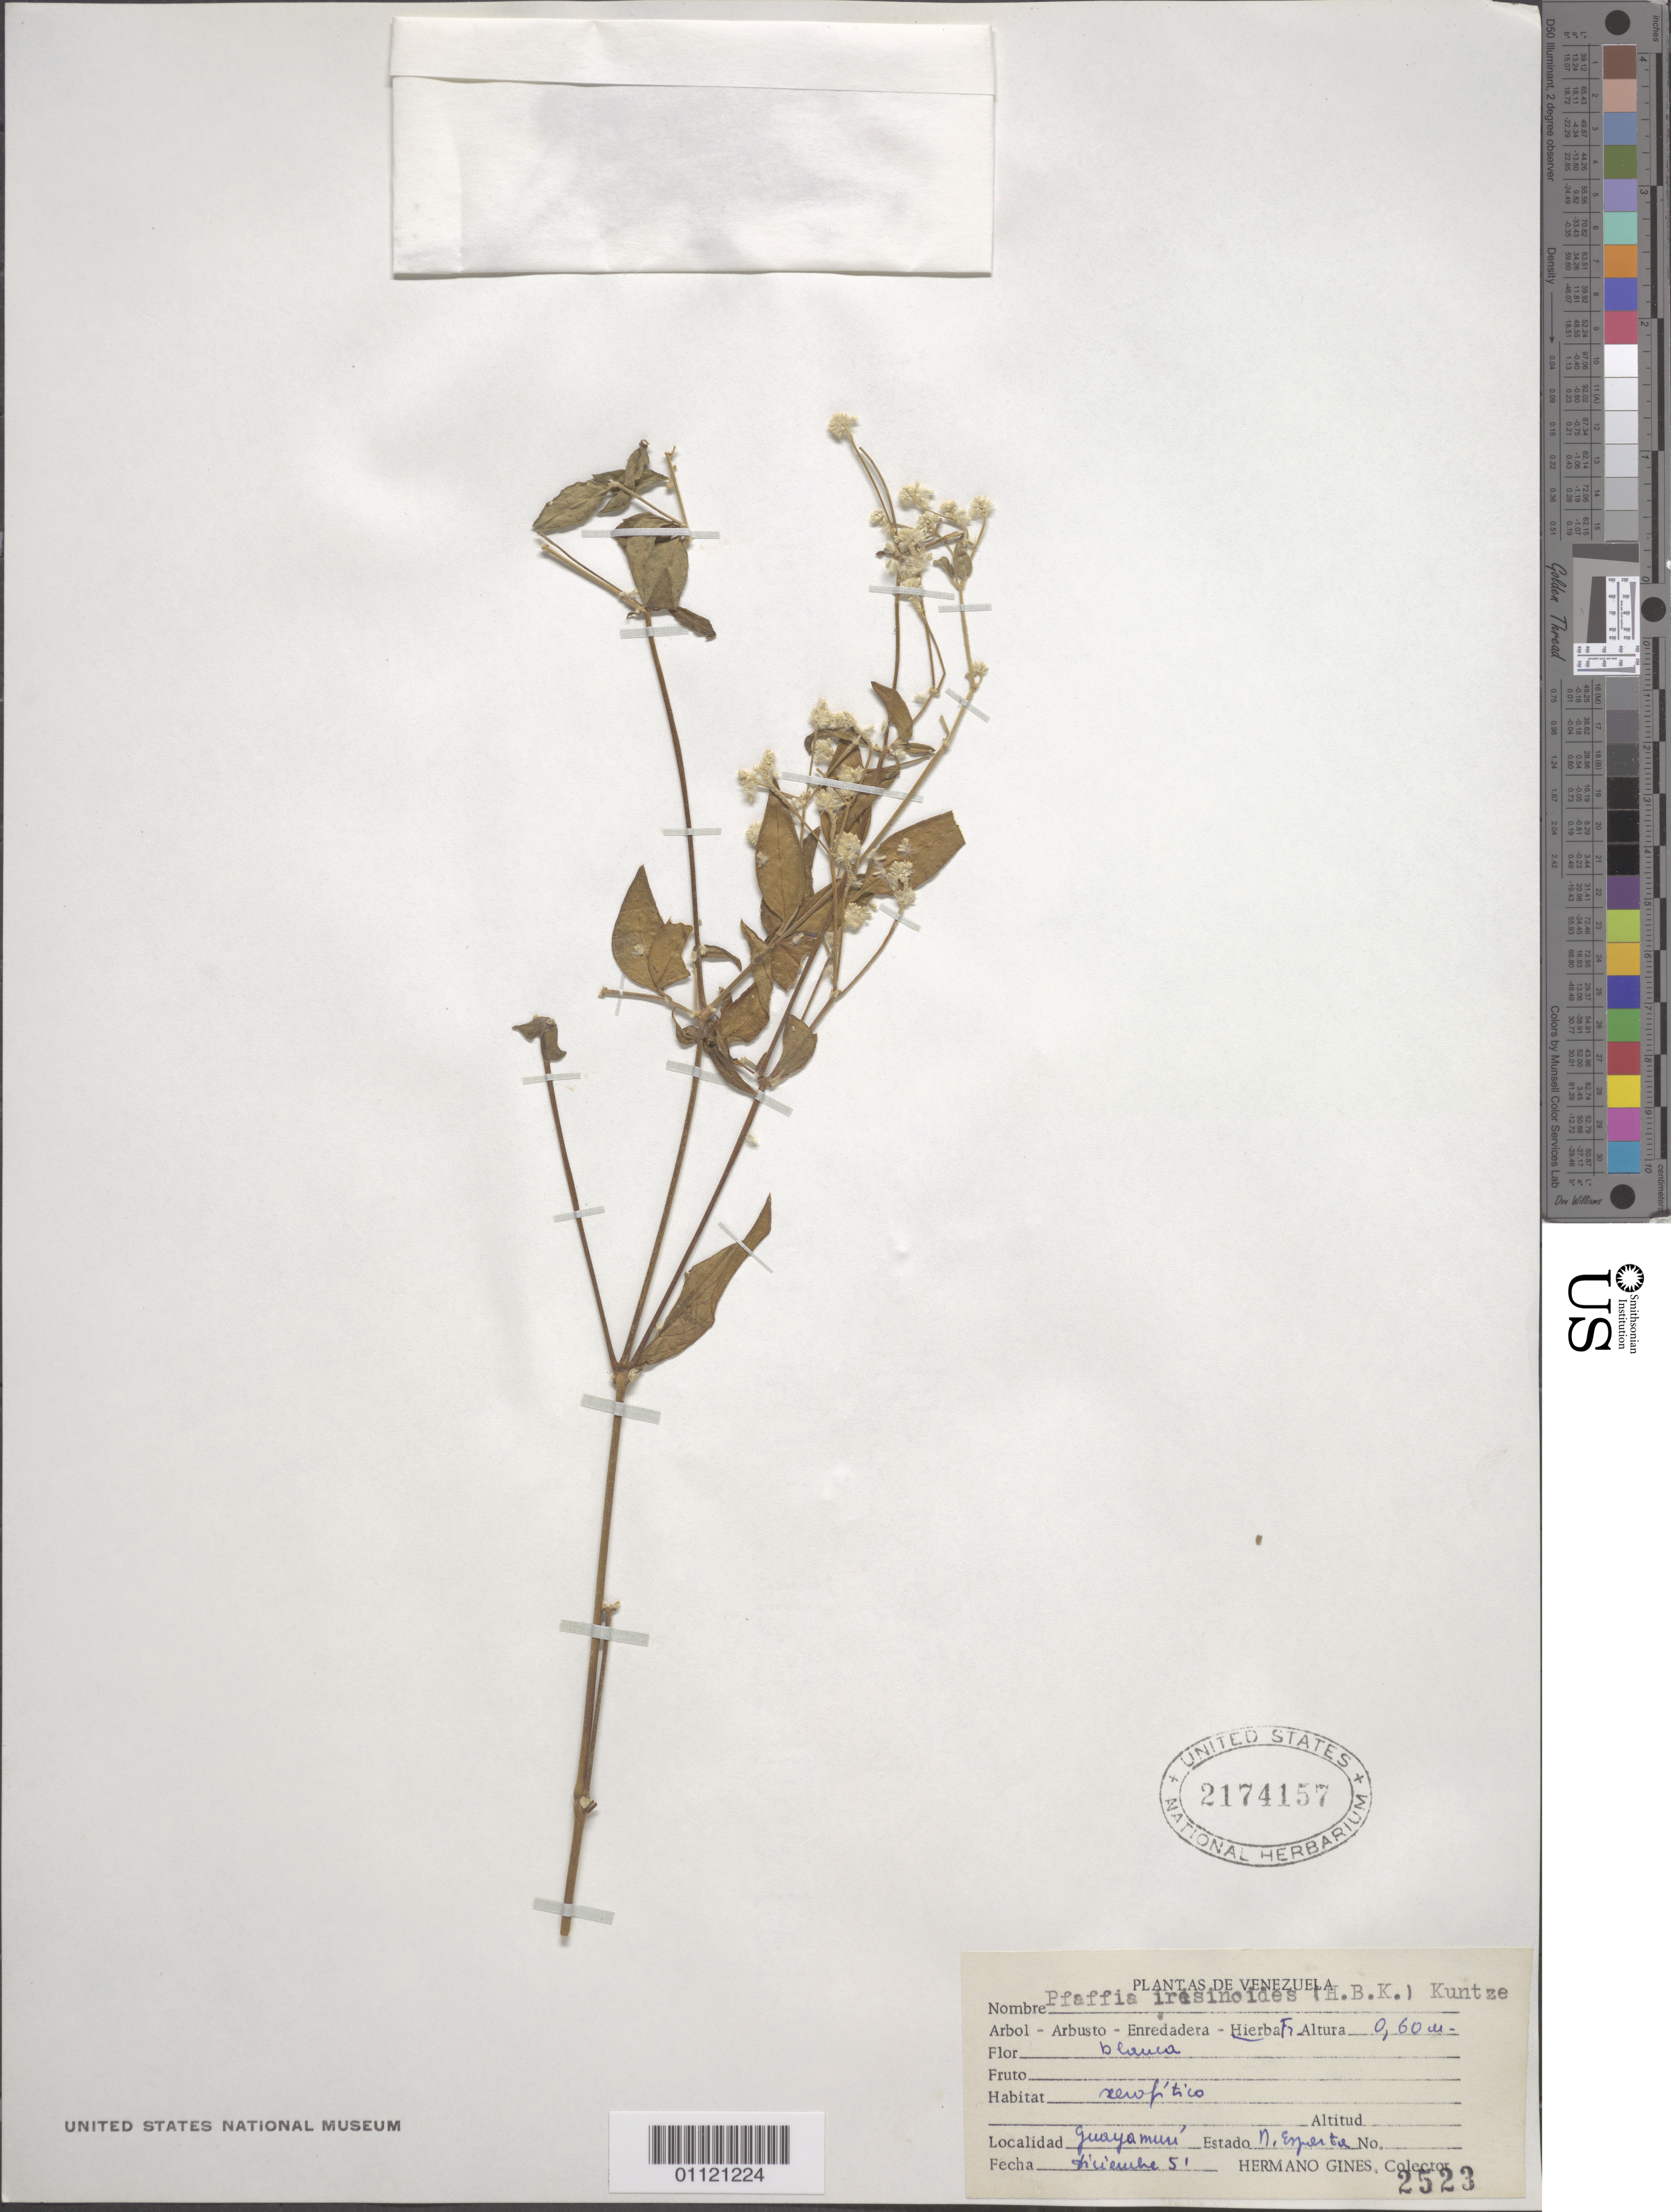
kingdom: Plantae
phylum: Tracheophyta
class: Magnoliopsida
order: Caryophyllales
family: Amaranthaceae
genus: Pfaffia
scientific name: Pfaffia iresinoides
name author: (Kunth) Spreng.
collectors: Bro. Gines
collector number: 2523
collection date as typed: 01 Dec 1951 to 31 Dec 1951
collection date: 1951-12-01/1951-12-31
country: Venezuela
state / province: Nueva Esparta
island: Margarita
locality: Guayamuri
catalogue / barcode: US 2174157